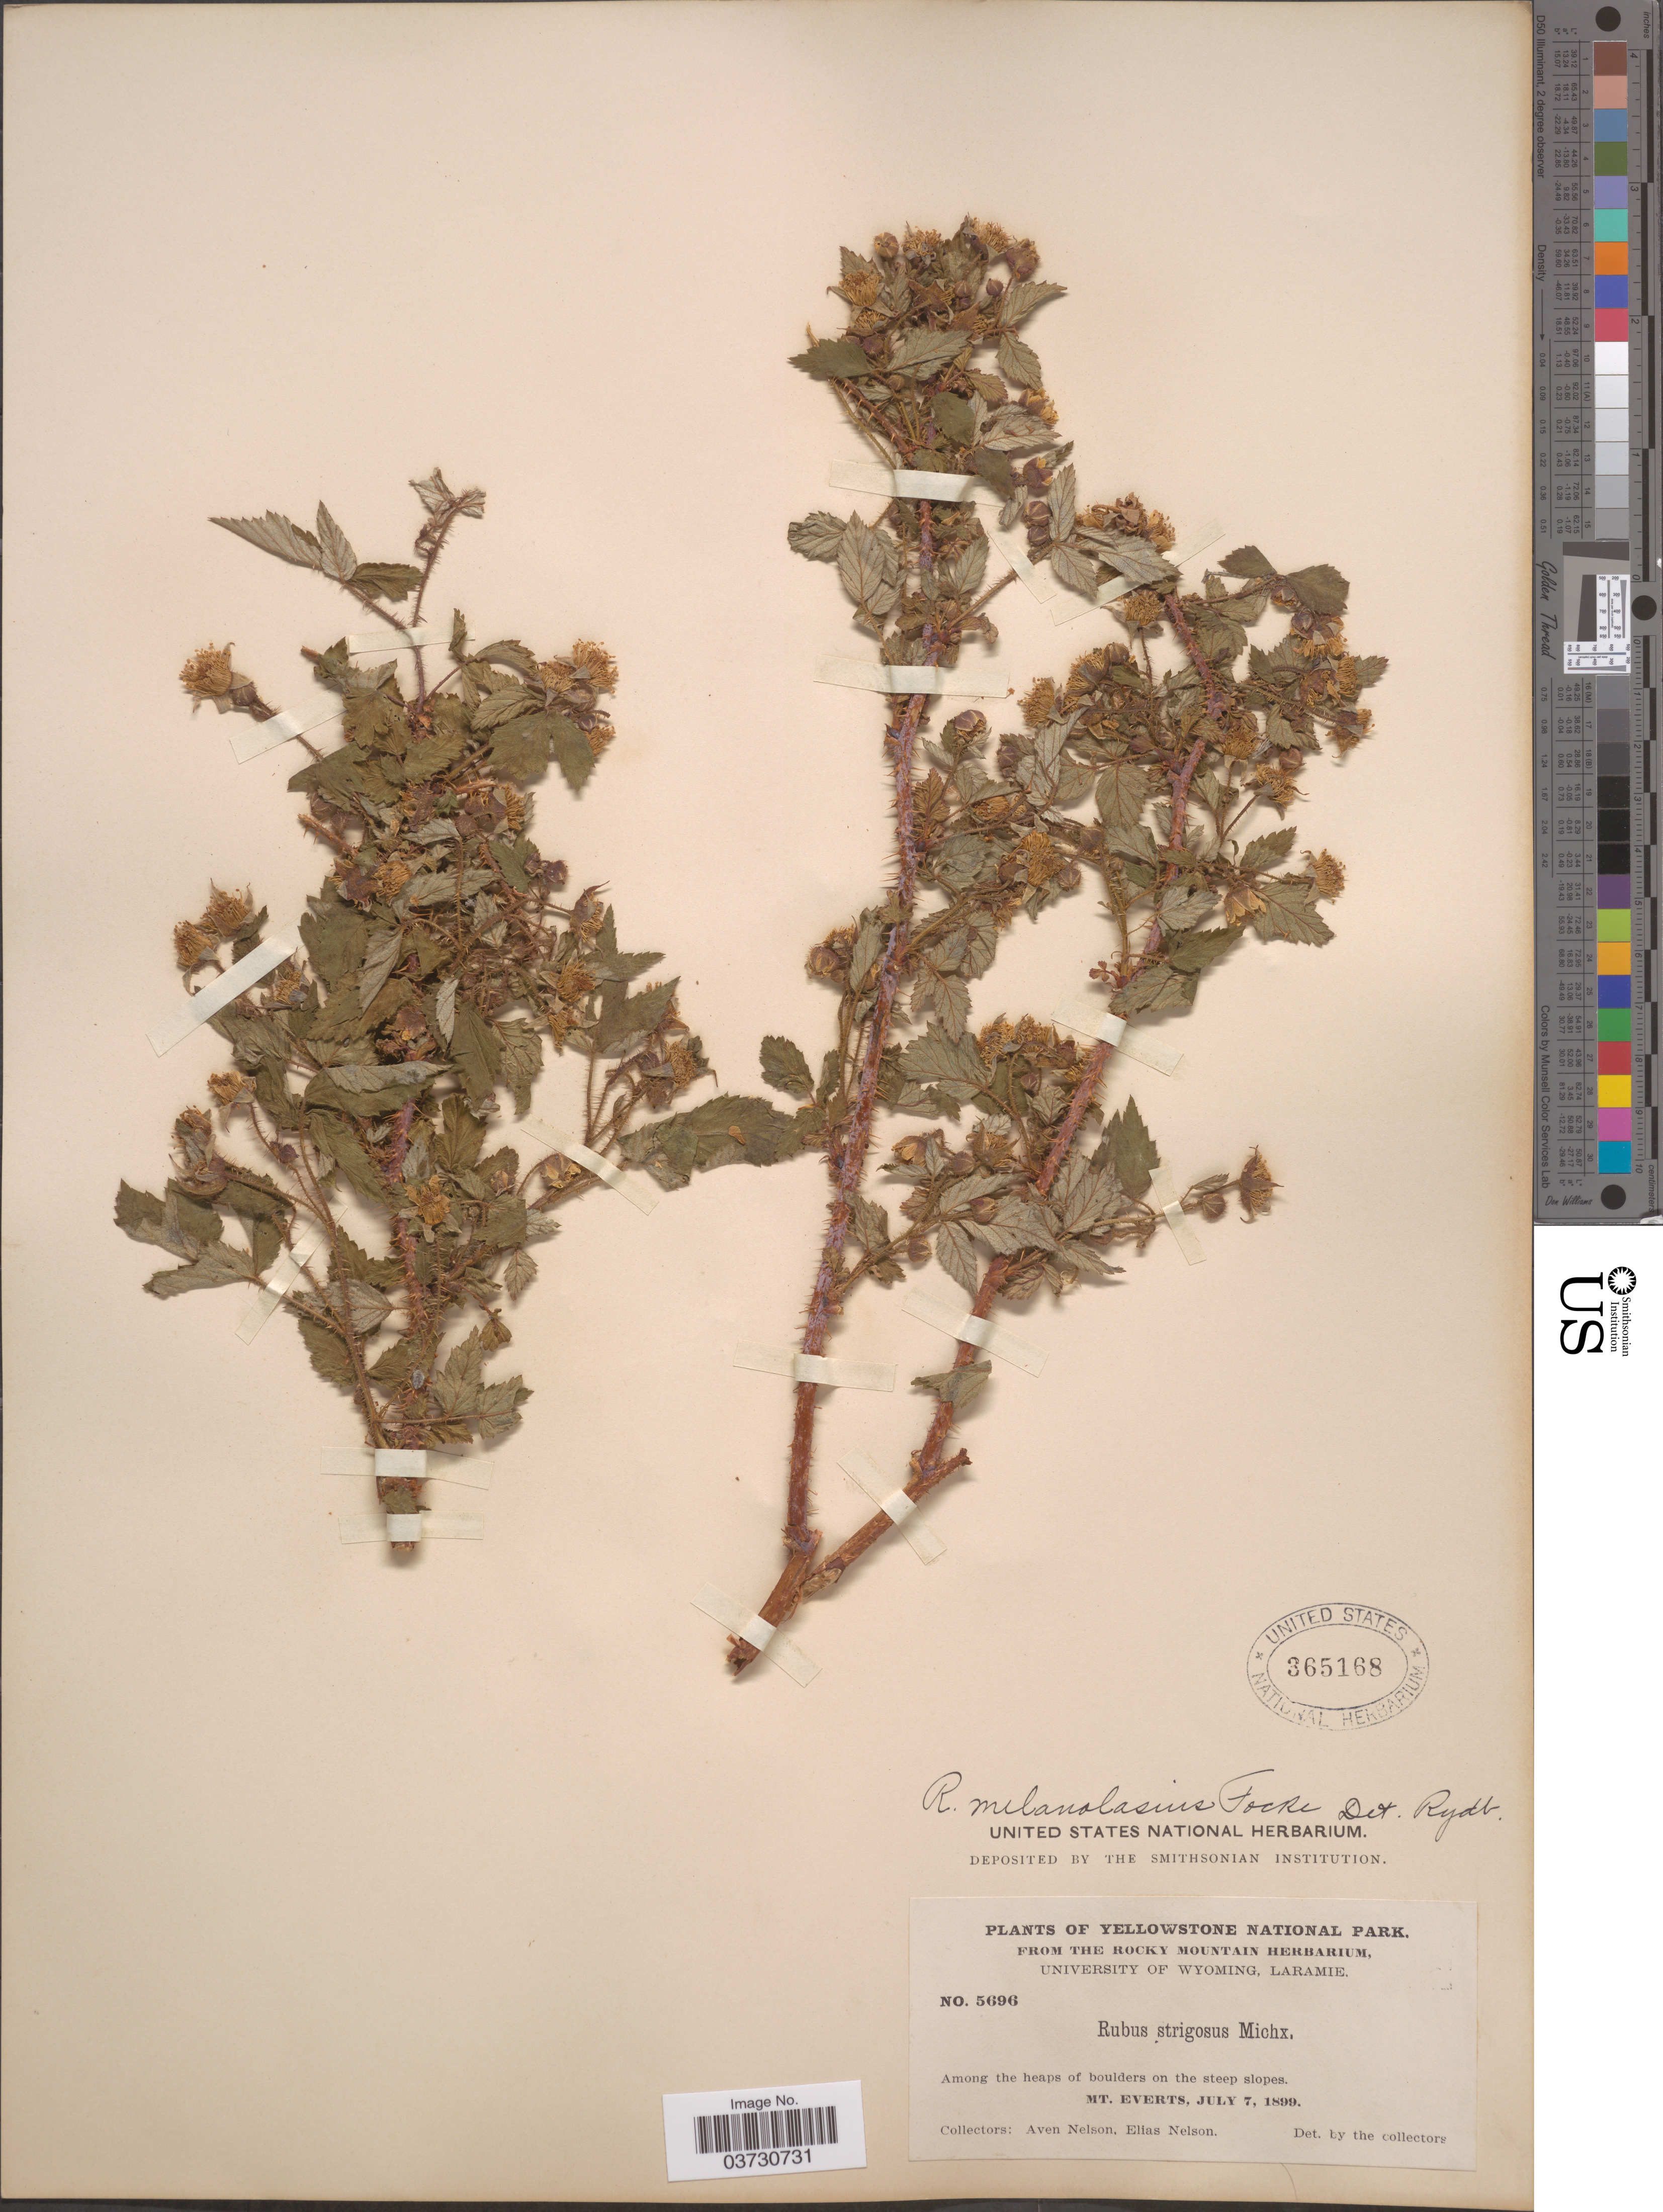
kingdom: Plantae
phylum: Tracheophyta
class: Magnoliopsida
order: Rosales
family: Rosaceae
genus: Rubus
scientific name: Rubus melanolasius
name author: Dieck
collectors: A. Nelson & E. Nelson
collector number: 5696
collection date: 1899-07-07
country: United States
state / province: Wyoming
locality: Yellowstone National Park. Among the heaps of boulders on the steep slopes. Mt. Everts.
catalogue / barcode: US 365168